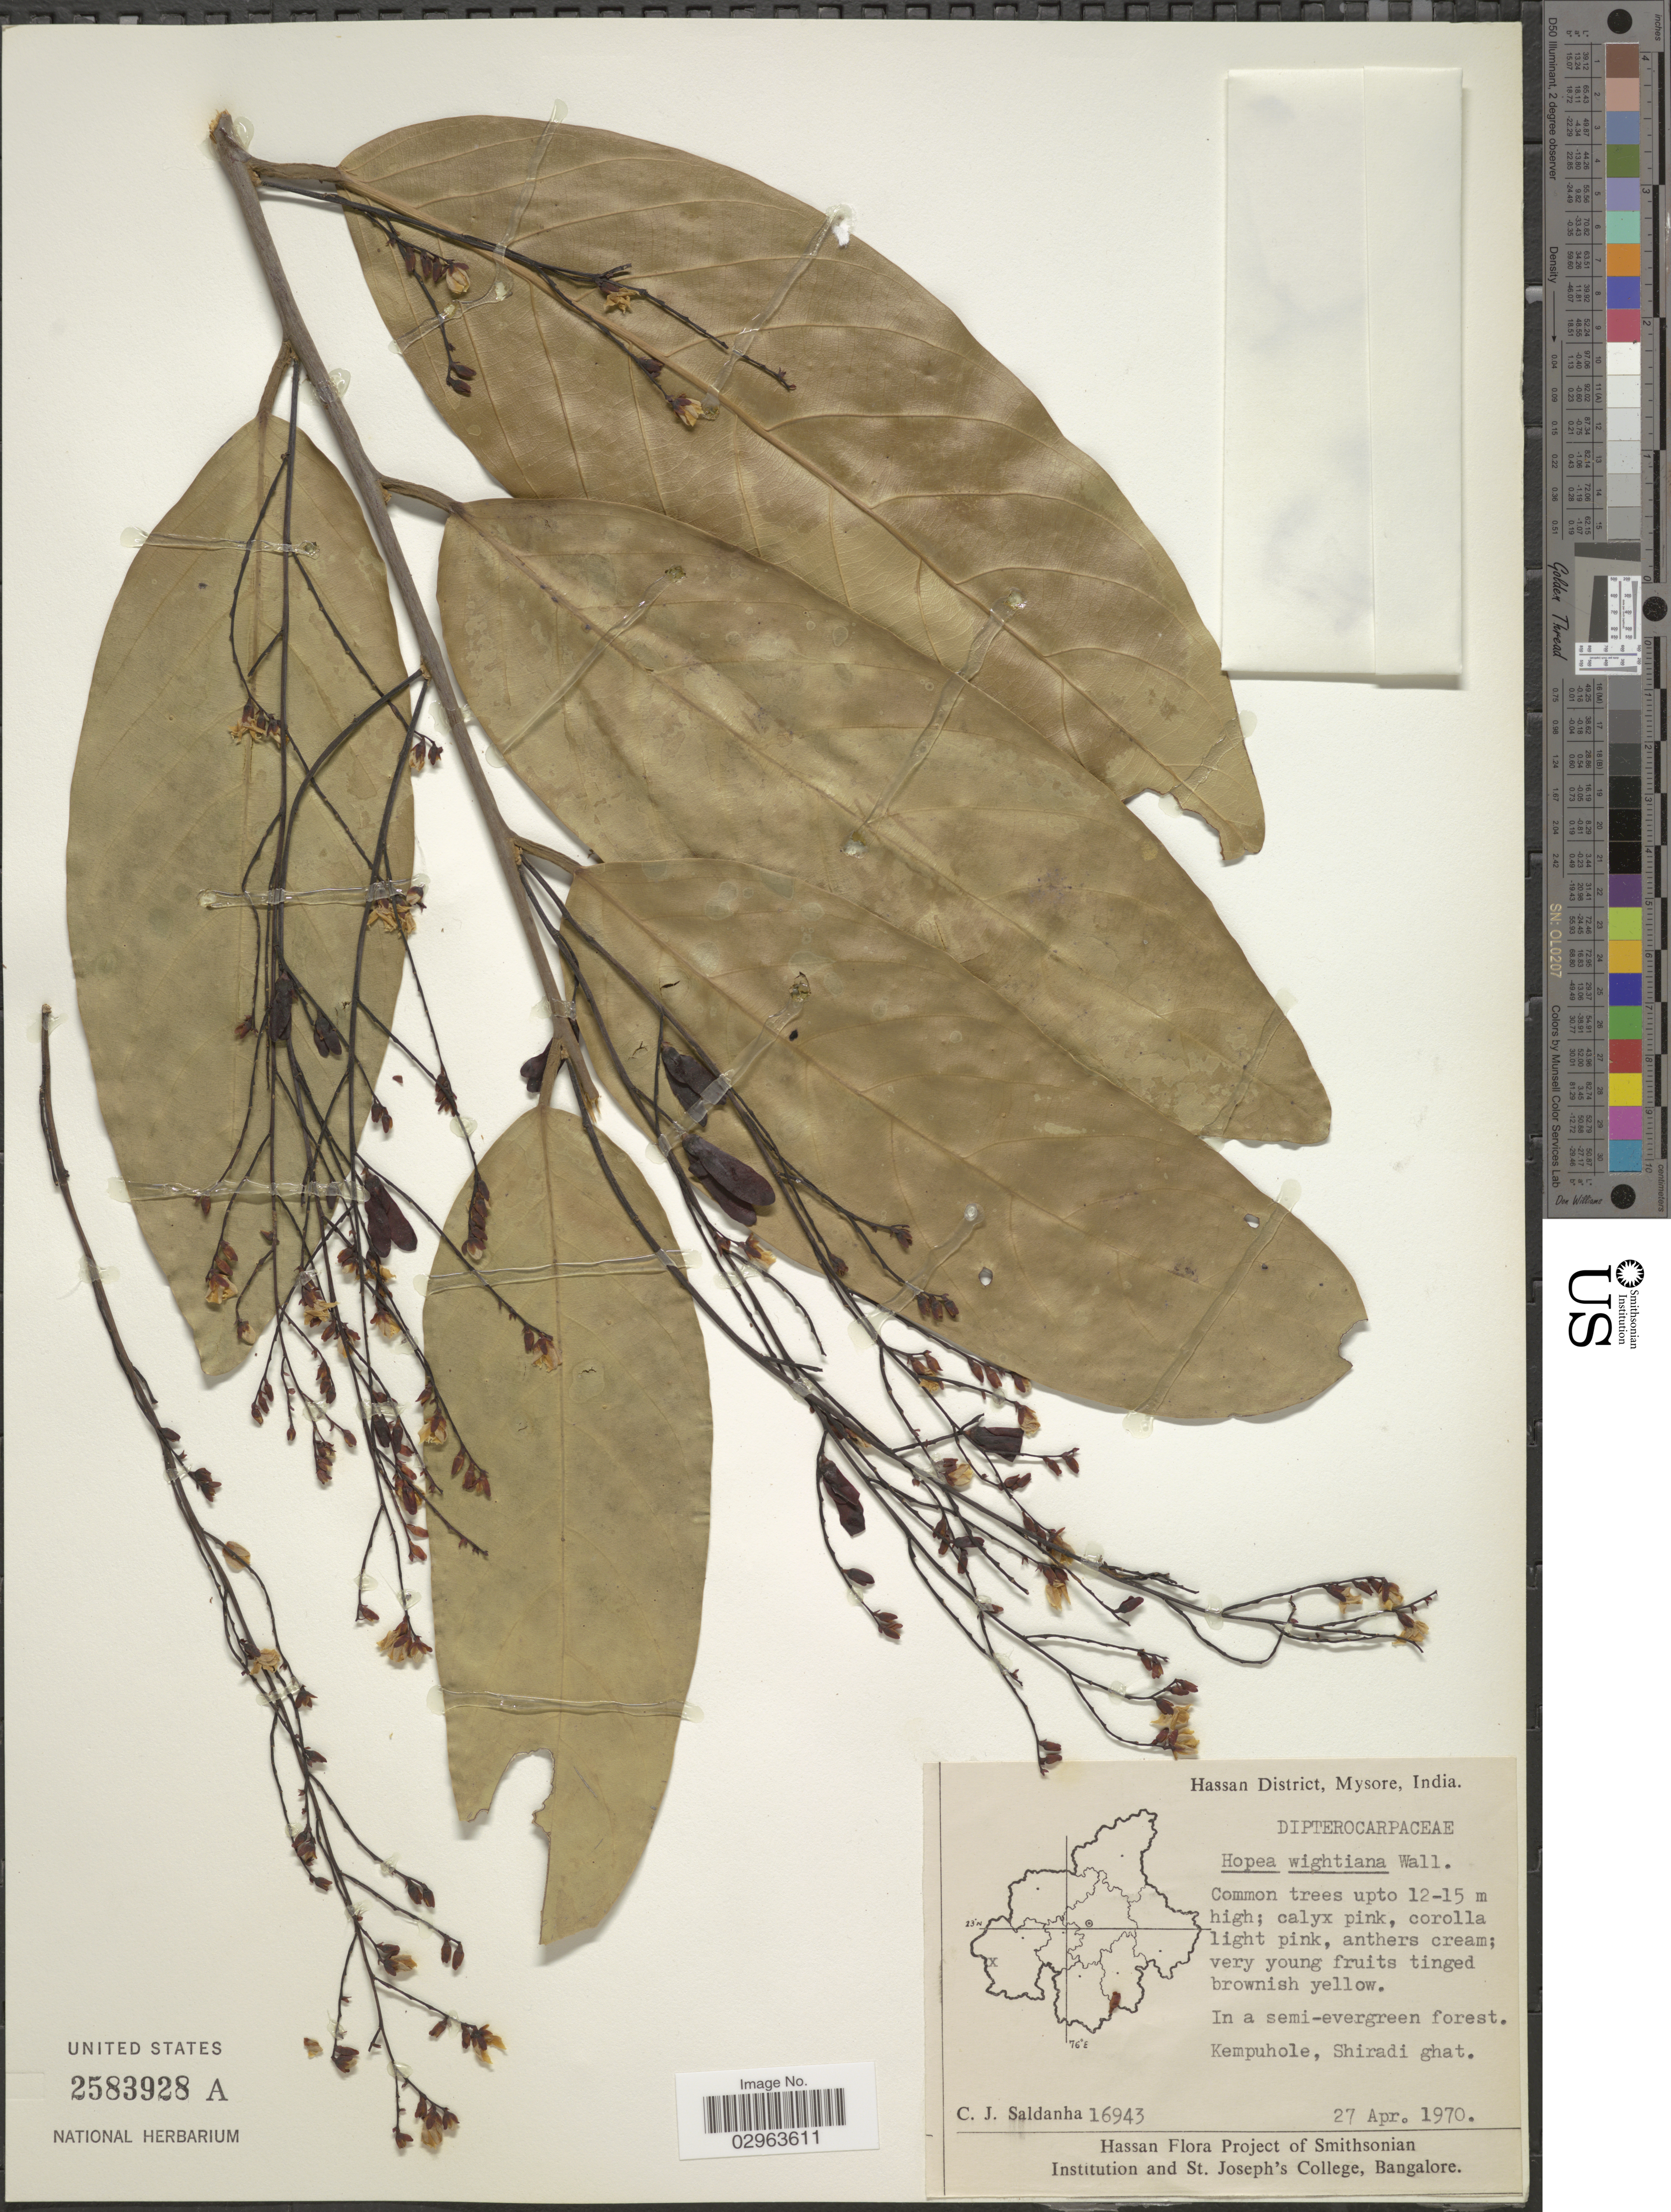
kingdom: Plantae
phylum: Tracheophyta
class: Magnoliopsida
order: Malvales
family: Dipterocarpaceae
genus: Hopea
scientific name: Hopea wightiana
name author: Miq. ex Dyer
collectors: C. J. Saldanha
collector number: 16943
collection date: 1970-04-27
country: India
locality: Hassan District, Mysore. Kempuhole, Shiradi ghat.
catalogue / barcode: US 2583928A